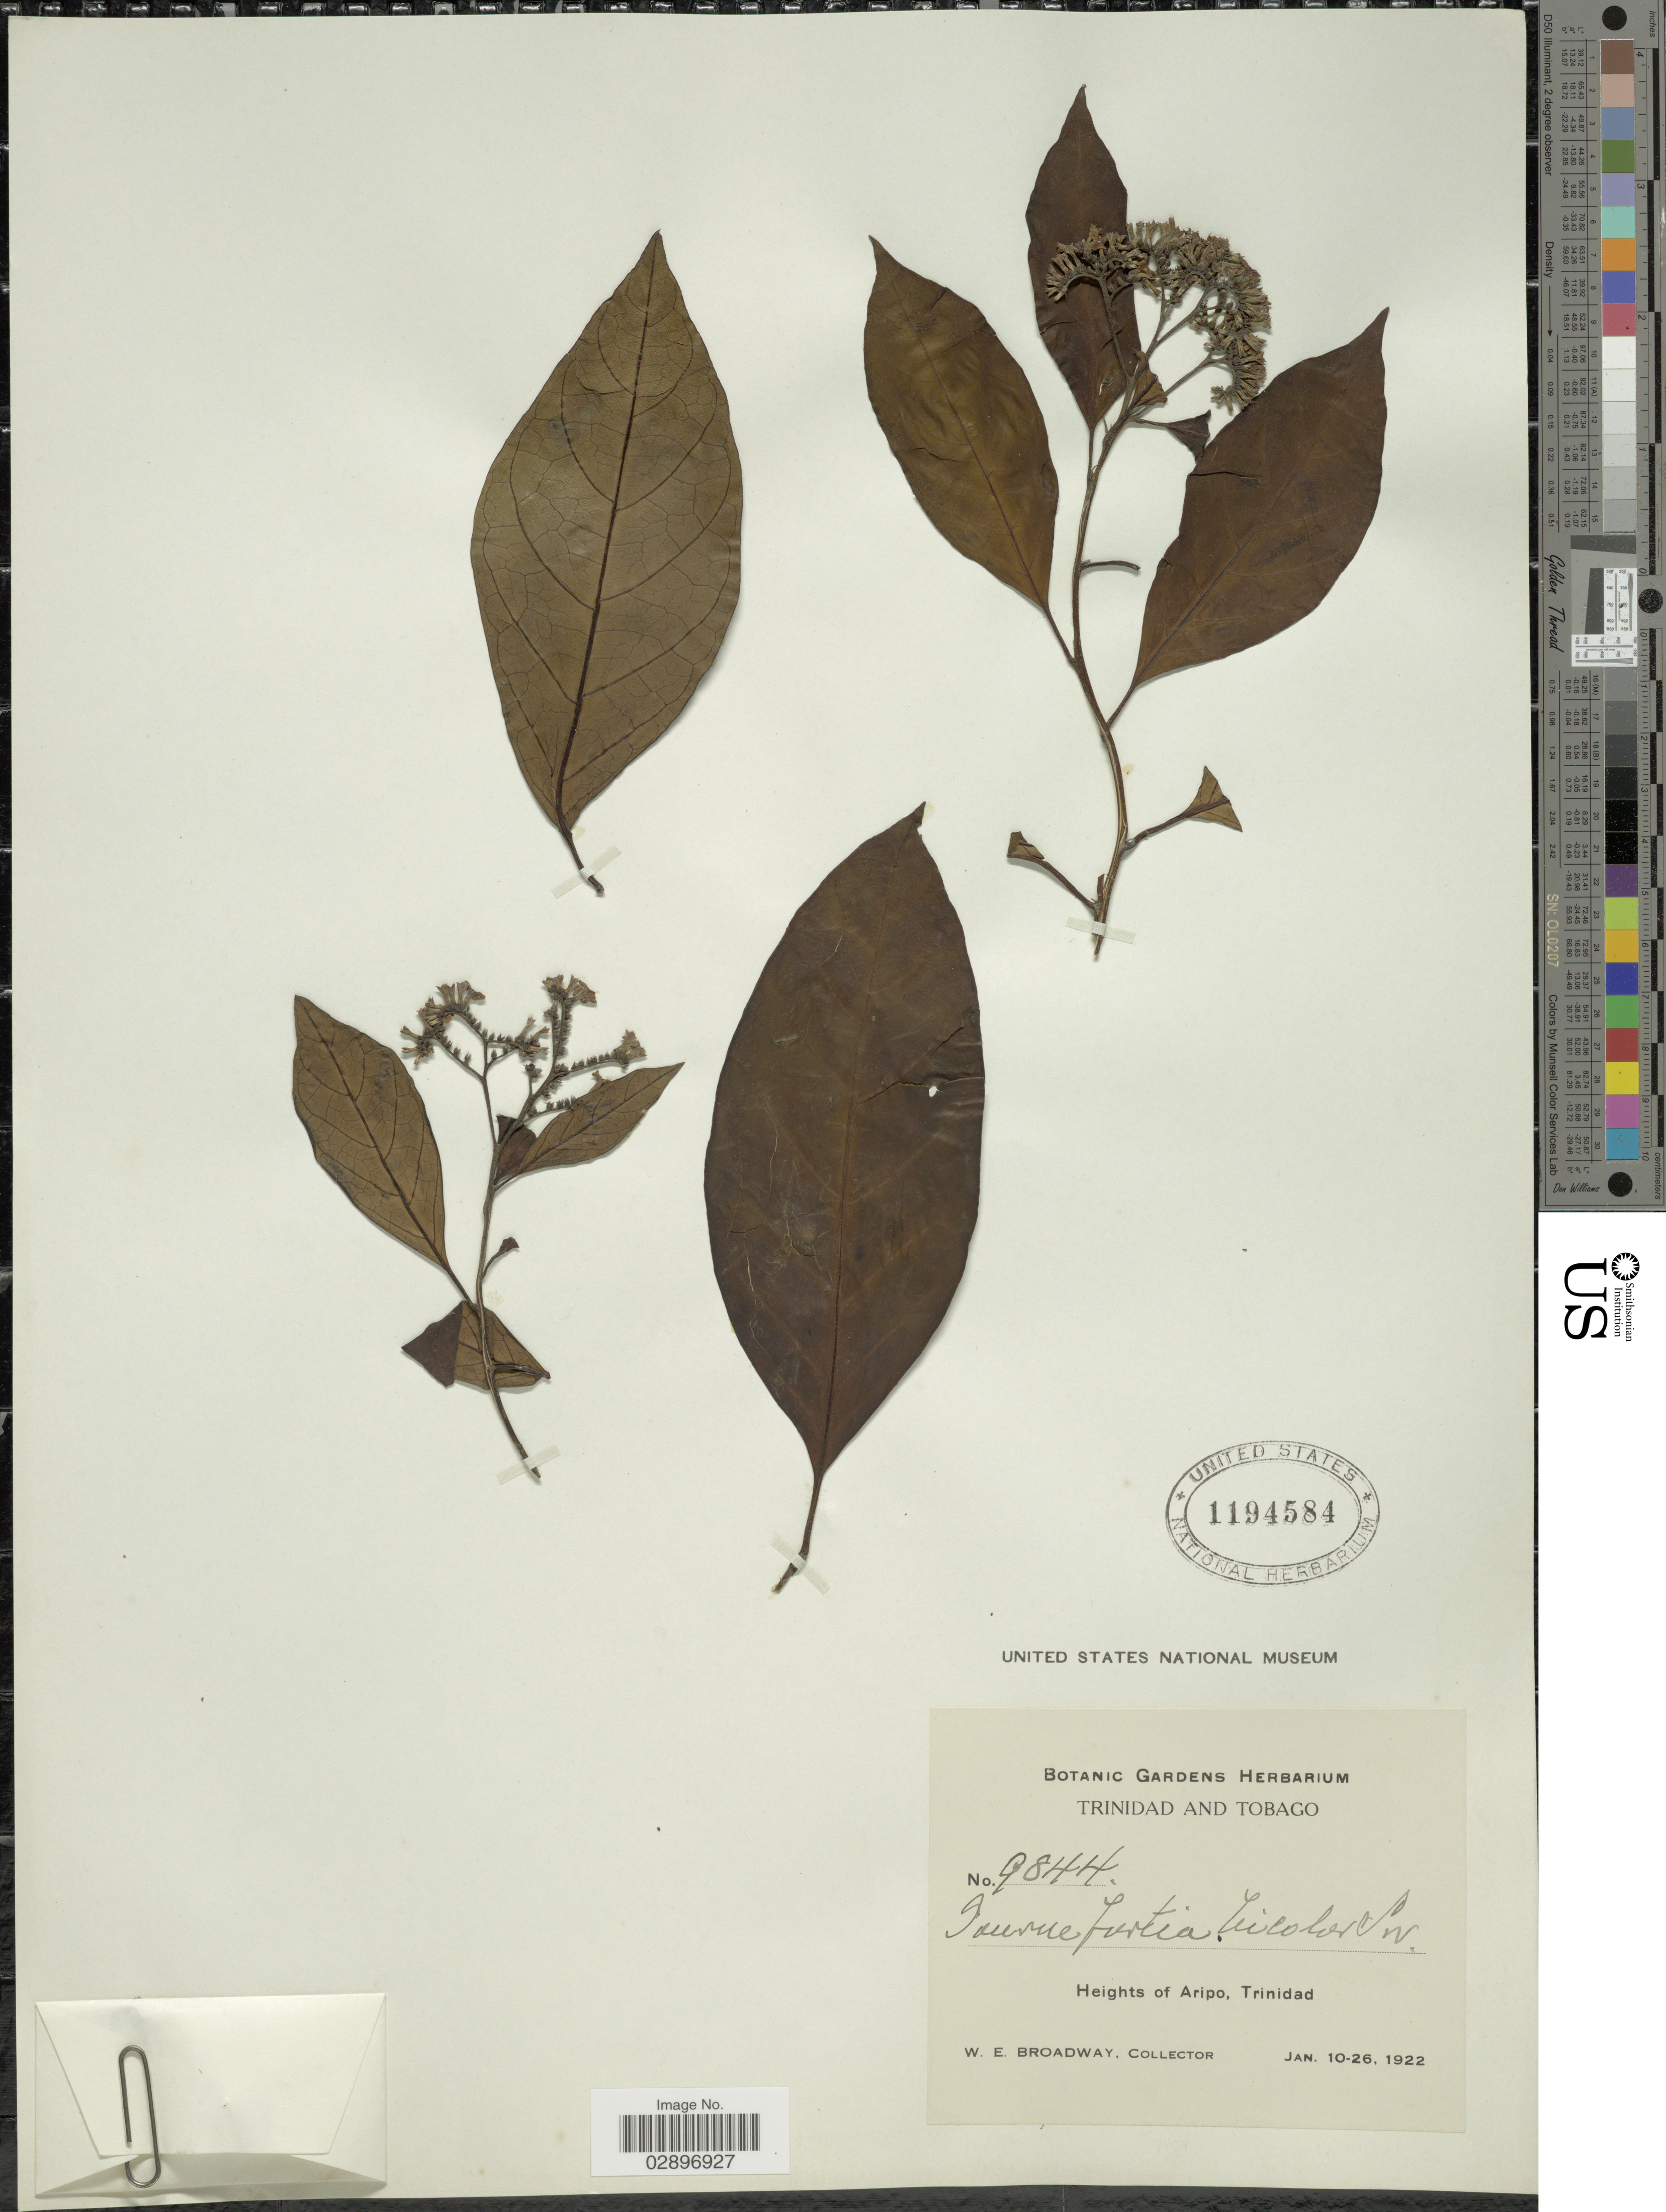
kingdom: Plantae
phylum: Tracheophyta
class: Magnoliopsida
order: Boraginales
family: Heliotropiaceae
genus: Tournefortia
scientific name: Tournefortia bicolor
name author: Sw.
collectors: W. E. Broadway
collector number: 9844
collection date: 1922-01-10/1922-01-26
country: Trinidad and Tobago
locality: Heights of Aripo, Trinidad.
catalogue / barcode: US 1194584